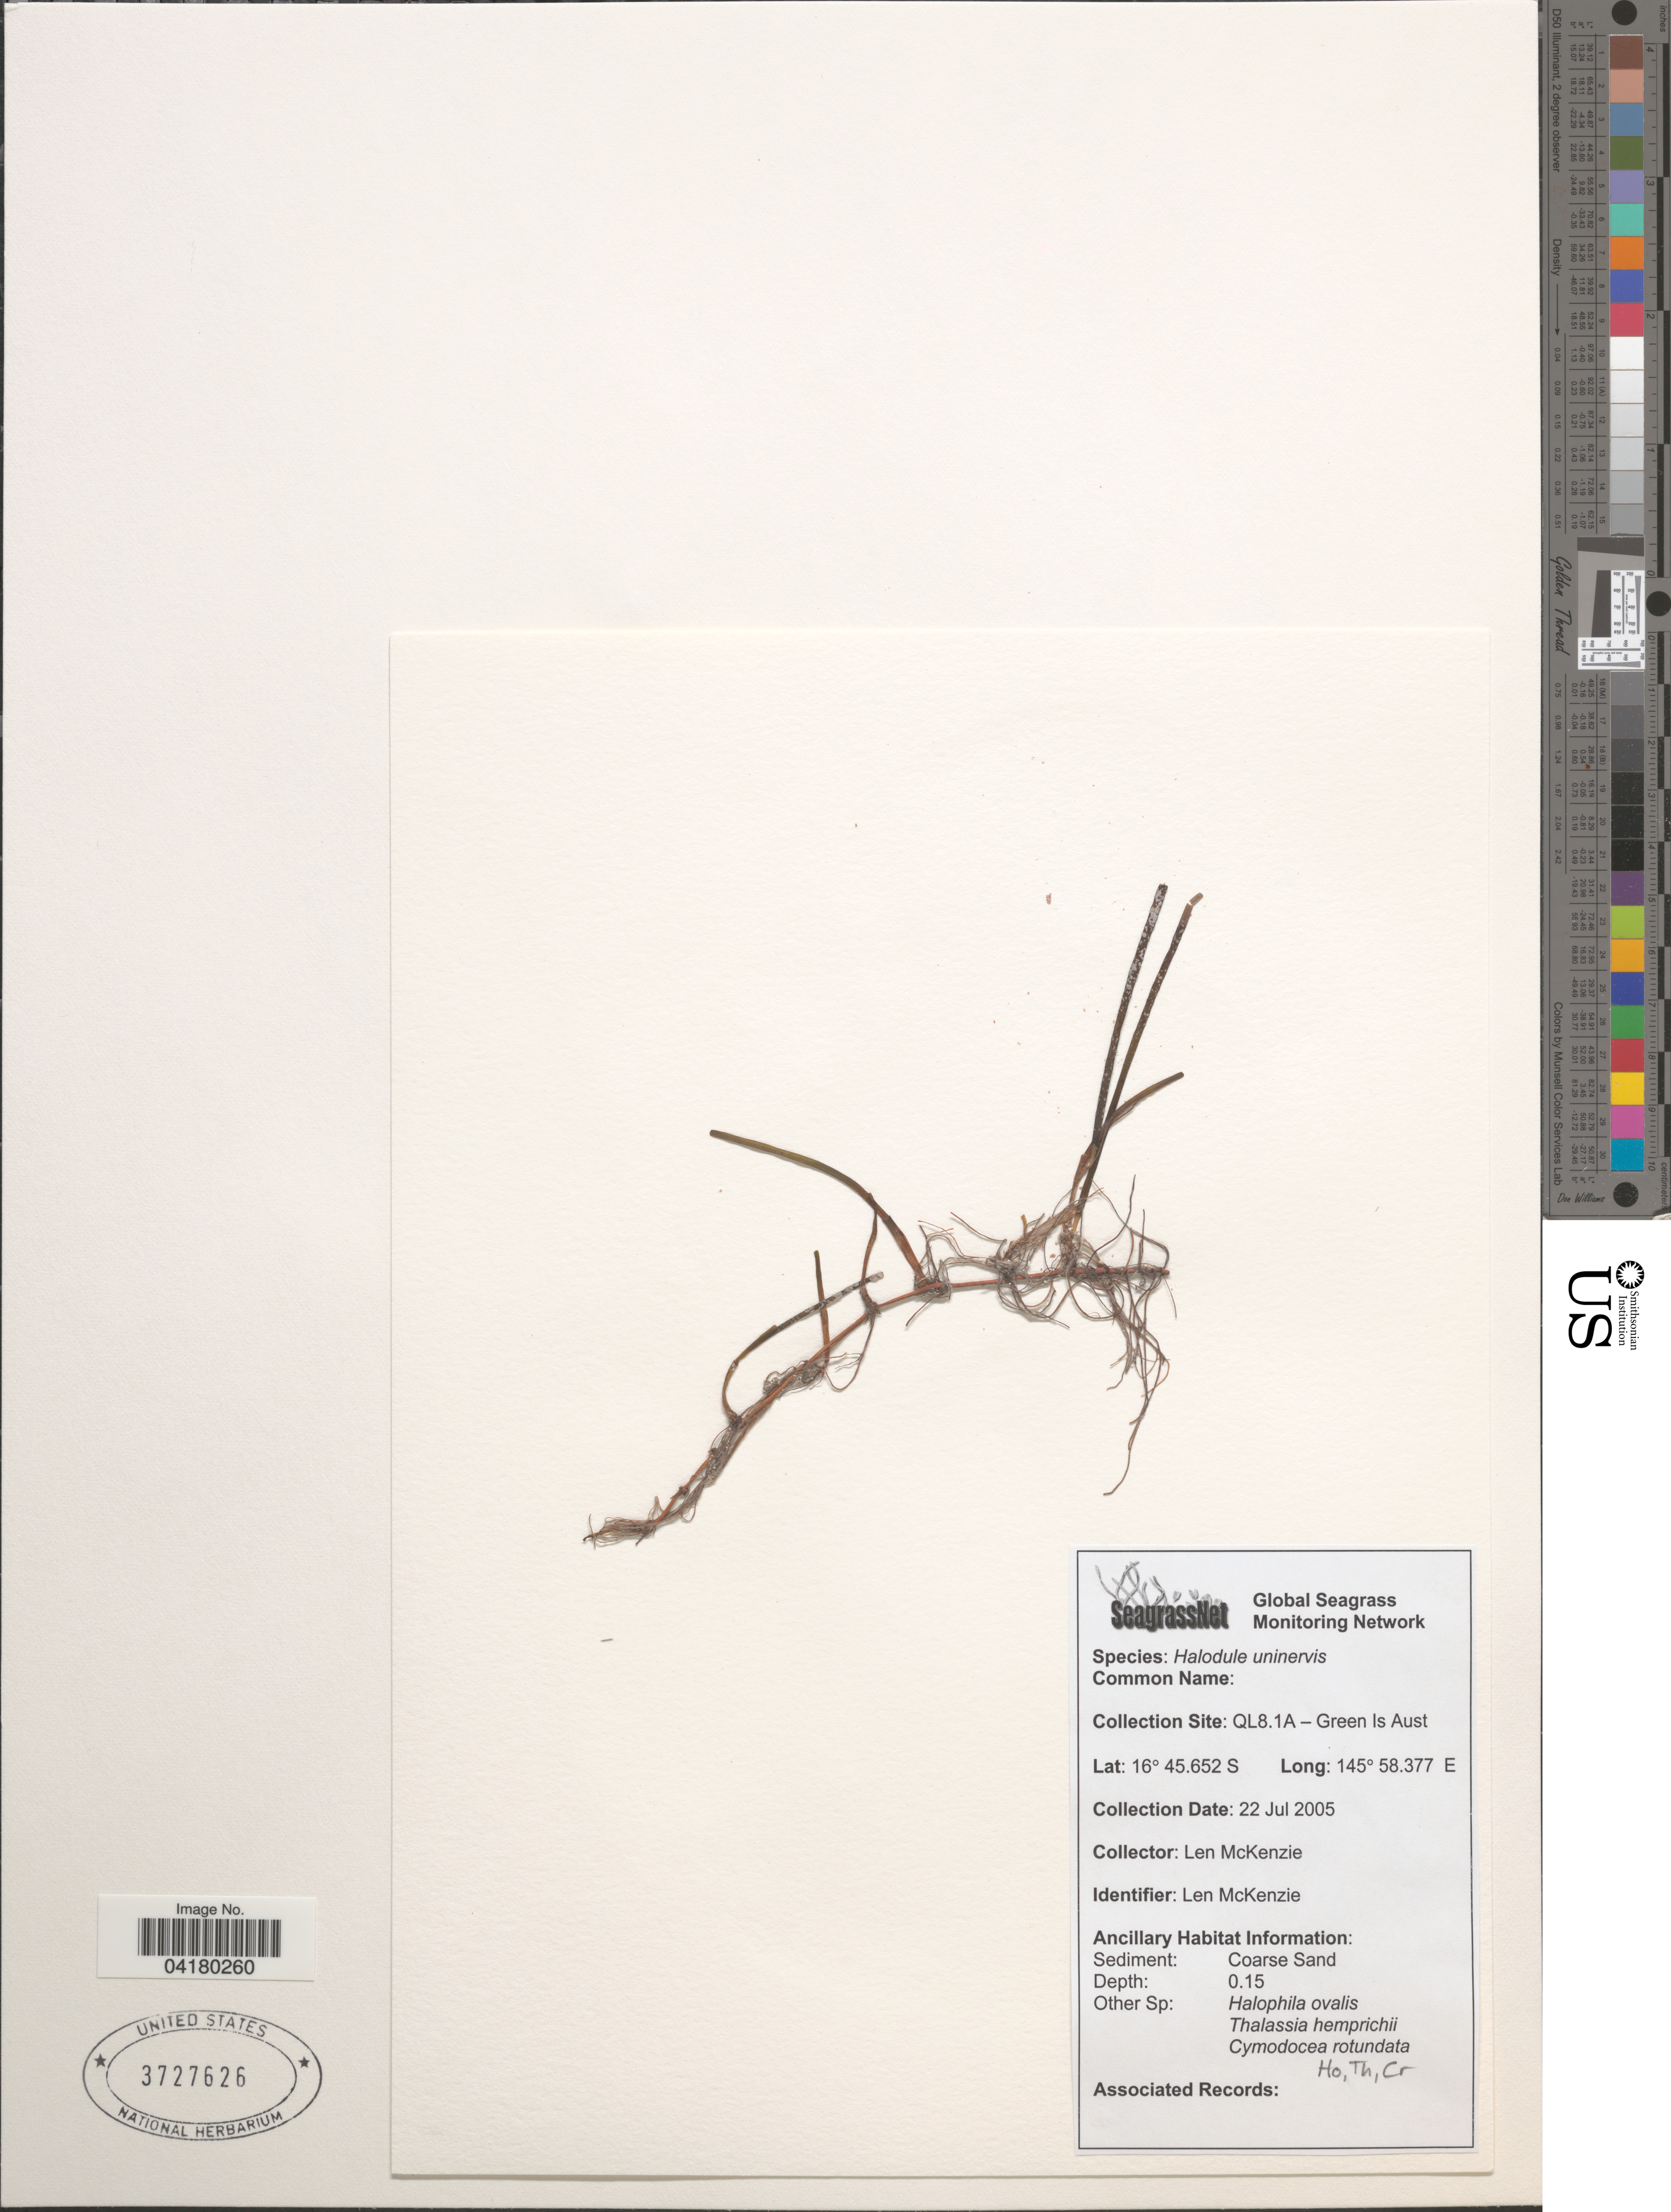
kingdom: Plantae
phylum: Tracheophyta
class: Liliopsida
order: Alismatales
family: Cymodoceaceae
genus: Halodule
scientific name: Halodule uninervis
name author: (Forssk.) Asch.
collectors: L. McKenzie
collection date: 2005-07-22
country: Australia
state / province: Queensland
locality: QL8.1A - Green Is.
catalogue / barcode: US 3727626